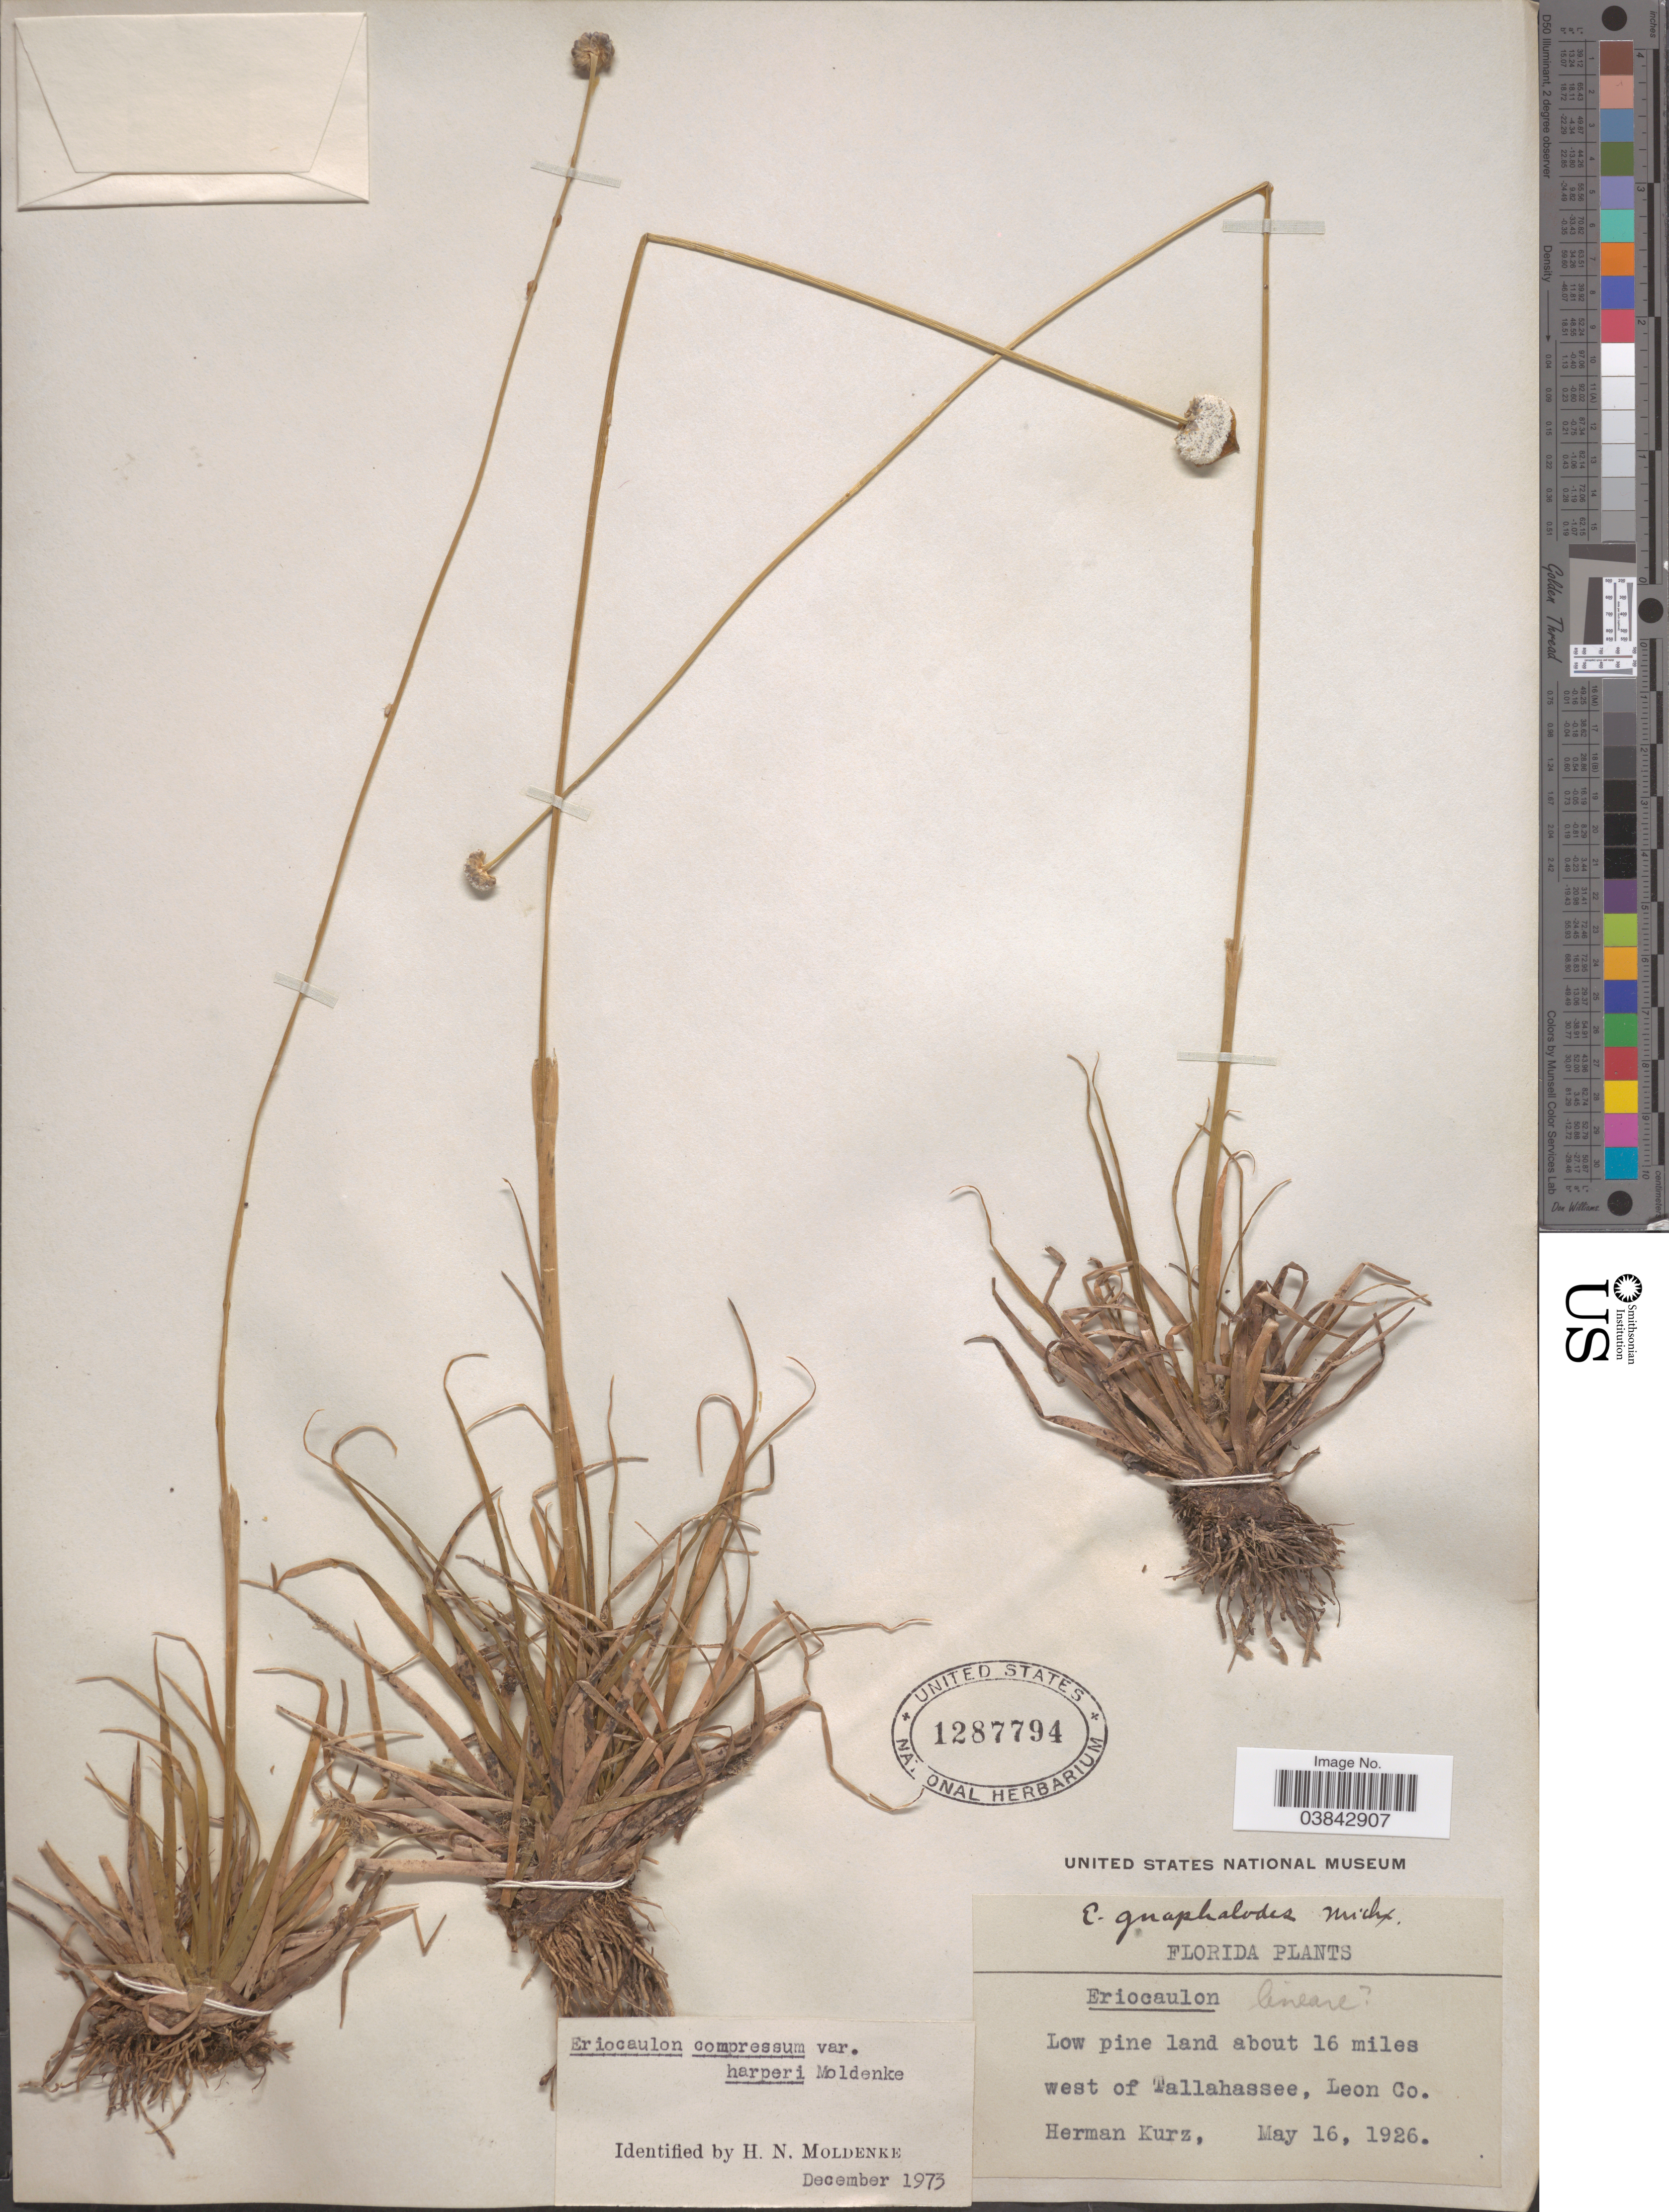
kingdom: Plantae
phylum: Tracheophyta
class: Liliopsida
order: Poales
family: Eriocaulaceae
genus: Eriocaulon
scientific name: Eriocaulon compressum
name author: Lam.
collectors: H. Kurz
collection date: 1926-05-16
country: United States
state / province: Florida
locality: About 16 miles west of Tallahassee, Leon Co.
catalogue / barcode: US 1287794